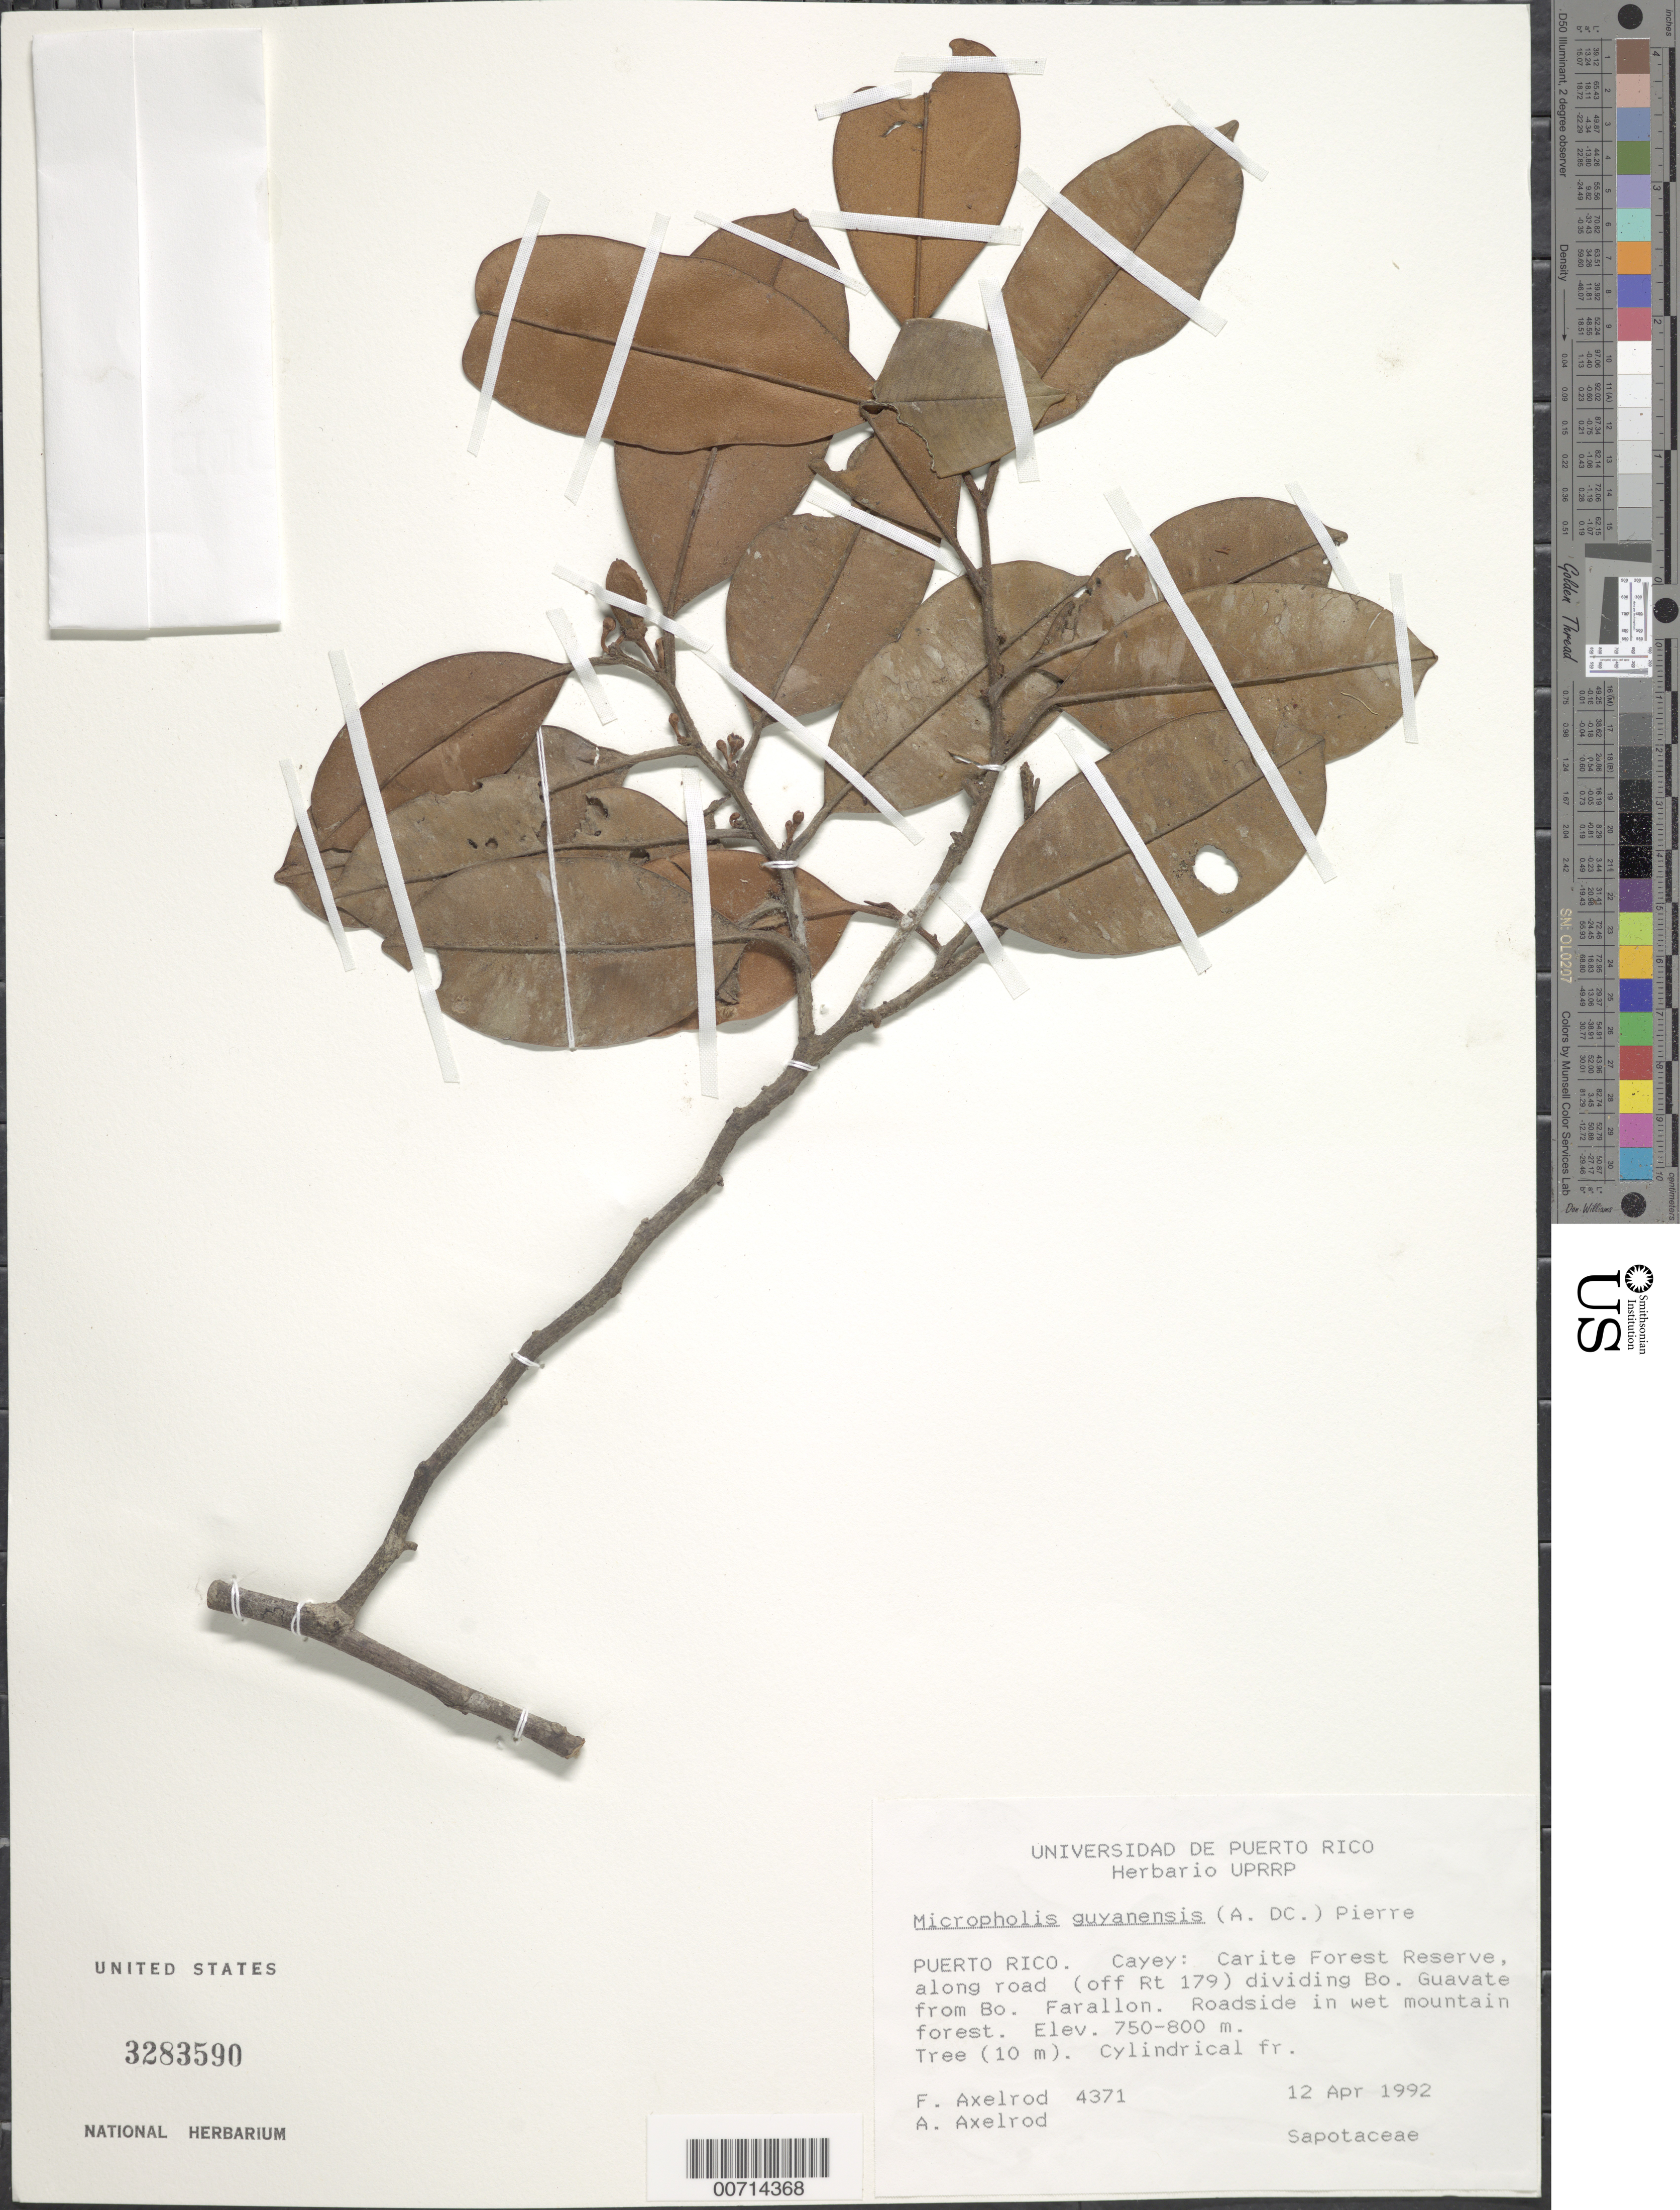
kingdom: Plantae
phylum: Tracheophyta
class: Magnoliopsida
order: Ericales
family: Sapotaceae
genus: Micropholis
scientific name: Micropholis guyanensis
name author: (A. DC.) Pierre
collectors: F. S. Axelrod & A. Axelrod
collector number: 4371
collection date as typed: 12 Apr 1992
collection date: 1992-04-12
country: Puerto Rico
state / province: Cayey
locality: Cayey: Carite Forest Reserve, along road (off Rt. 179) dividing Bo. Guavate from Bo. Farallon.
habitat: Roadside in wet mountain forest.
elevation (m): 750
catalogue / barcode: US 3283590